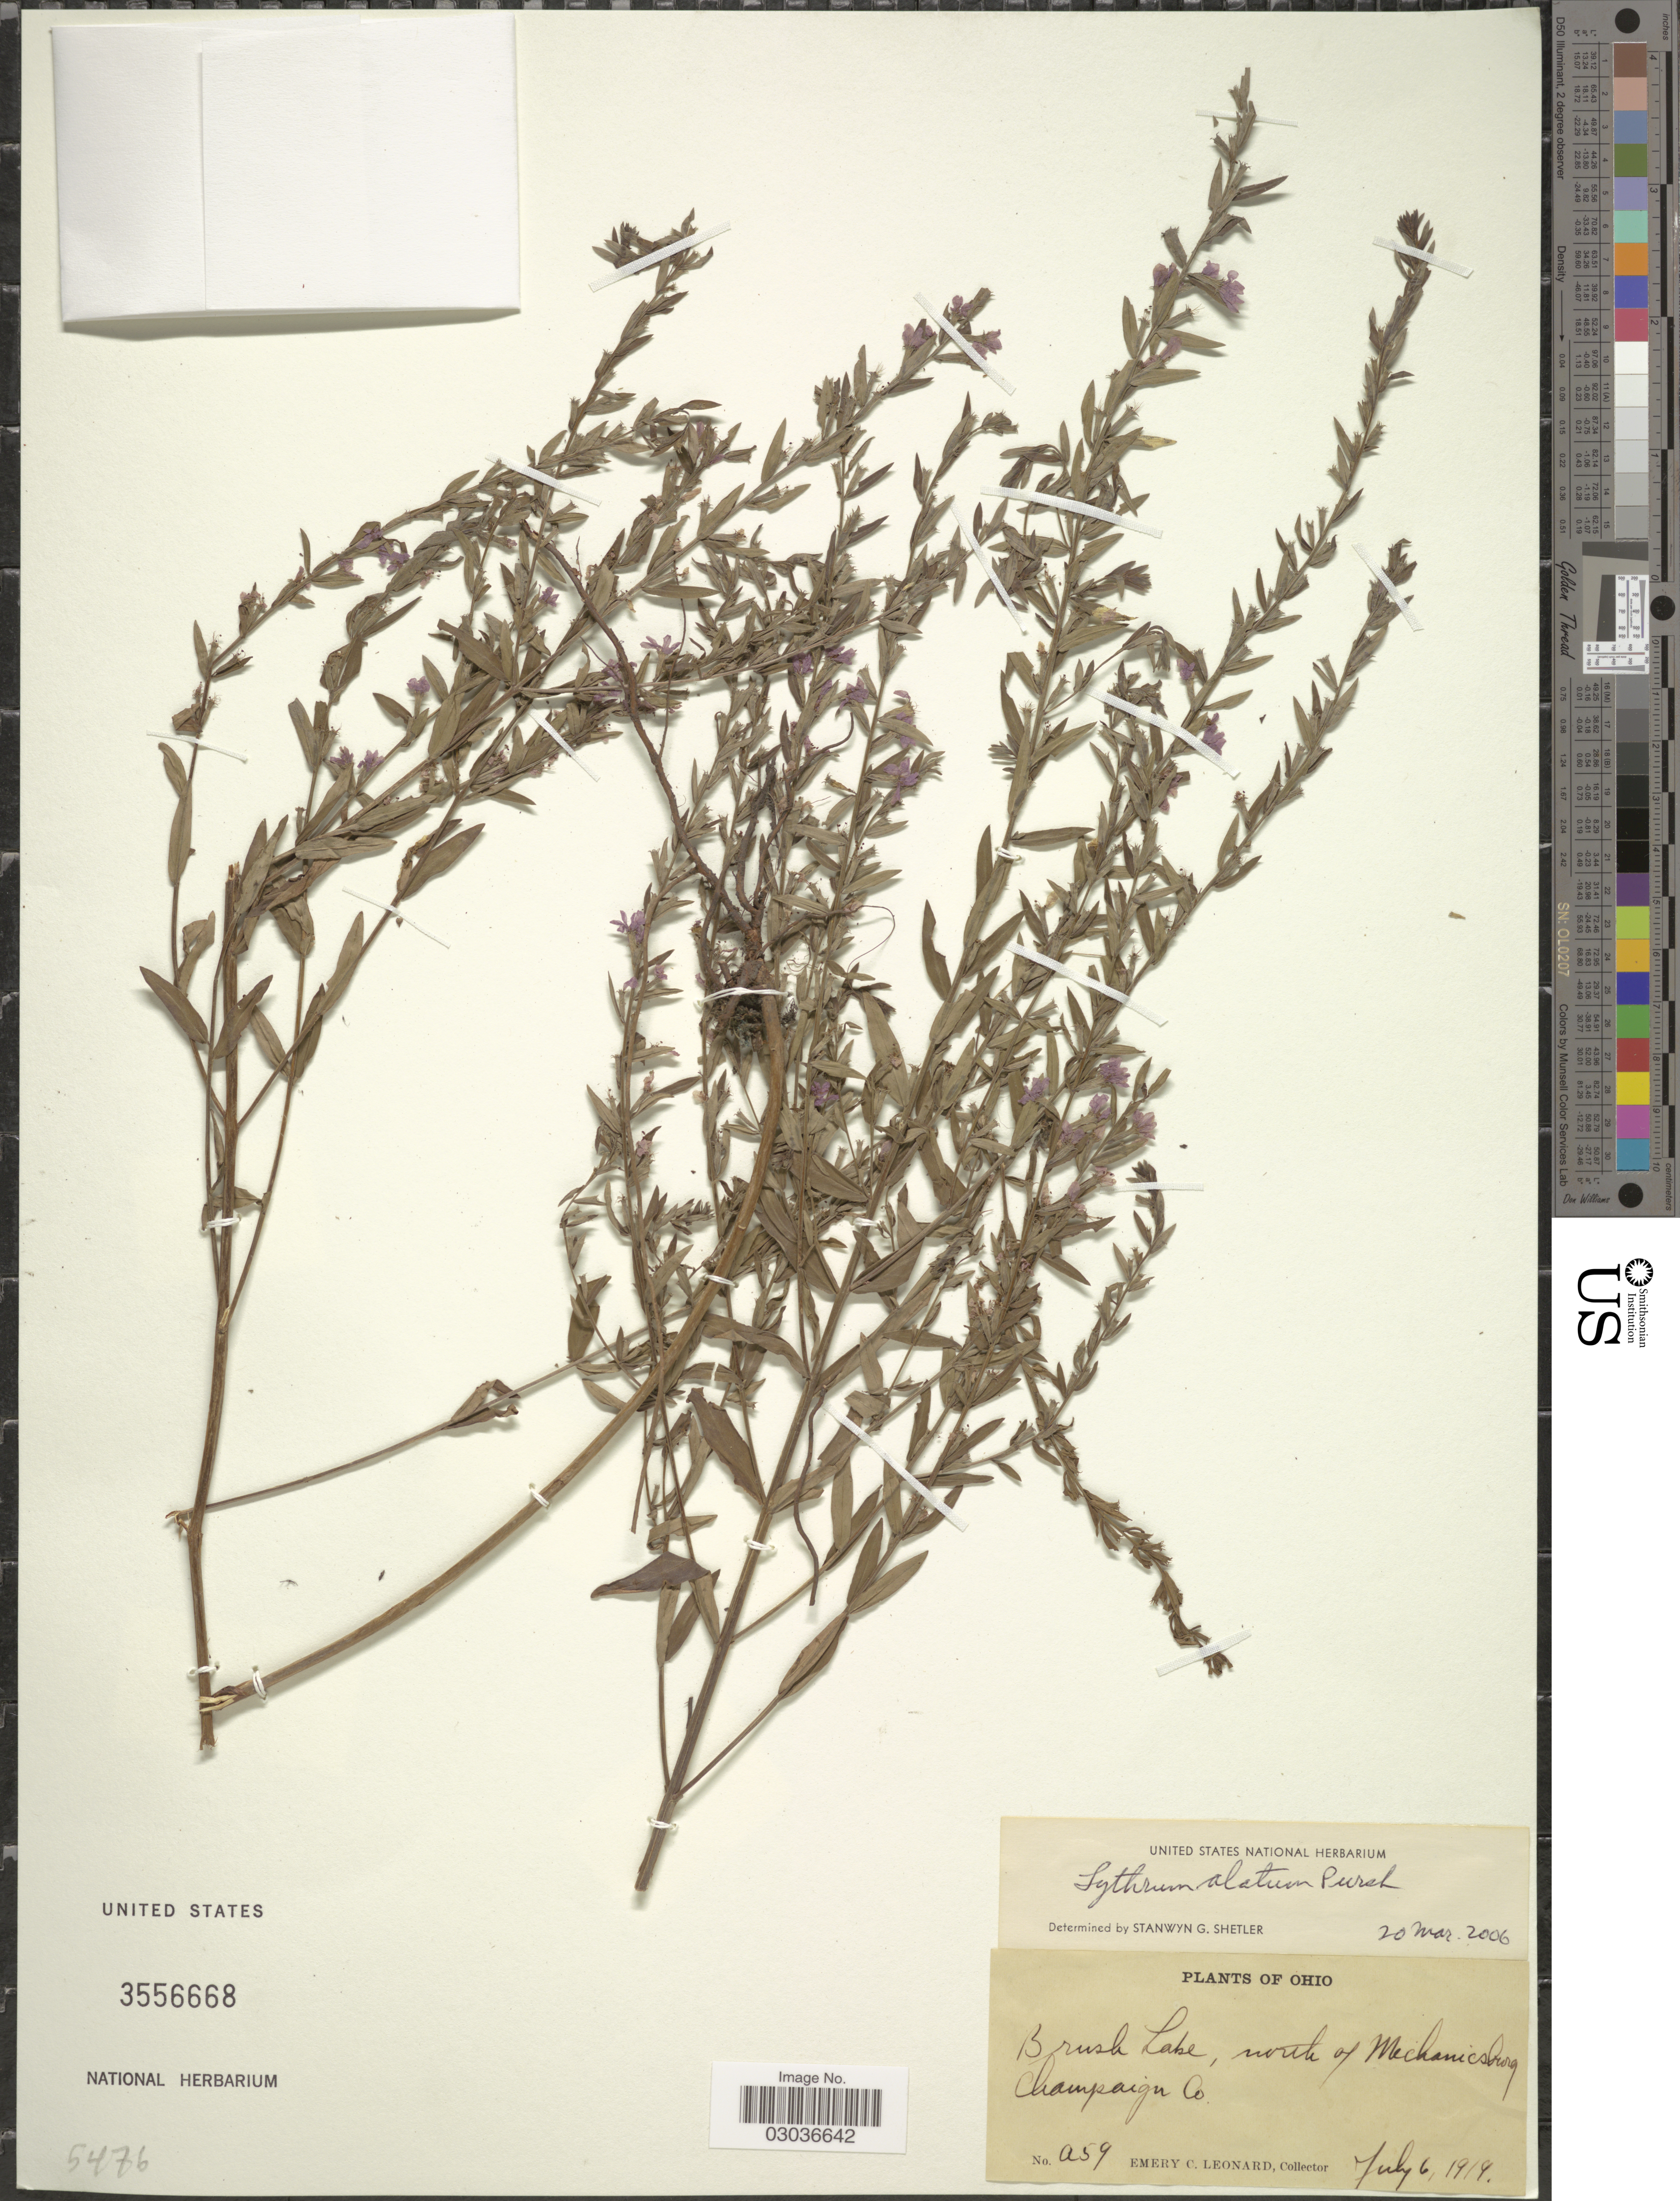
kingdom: Plantae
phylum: Tracheophyta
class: Magnoliopsida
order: Myrtales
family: Lythraceae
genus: Lythrum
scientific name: Lythrum alatum var. alatum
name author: Pursh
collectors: E. C. Leonard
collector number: A59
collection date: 1919-07-06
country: United States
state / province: Ohio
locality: Brush Lake, north of Mechanicsburg. Champaign Co.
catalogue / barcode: US 3556668